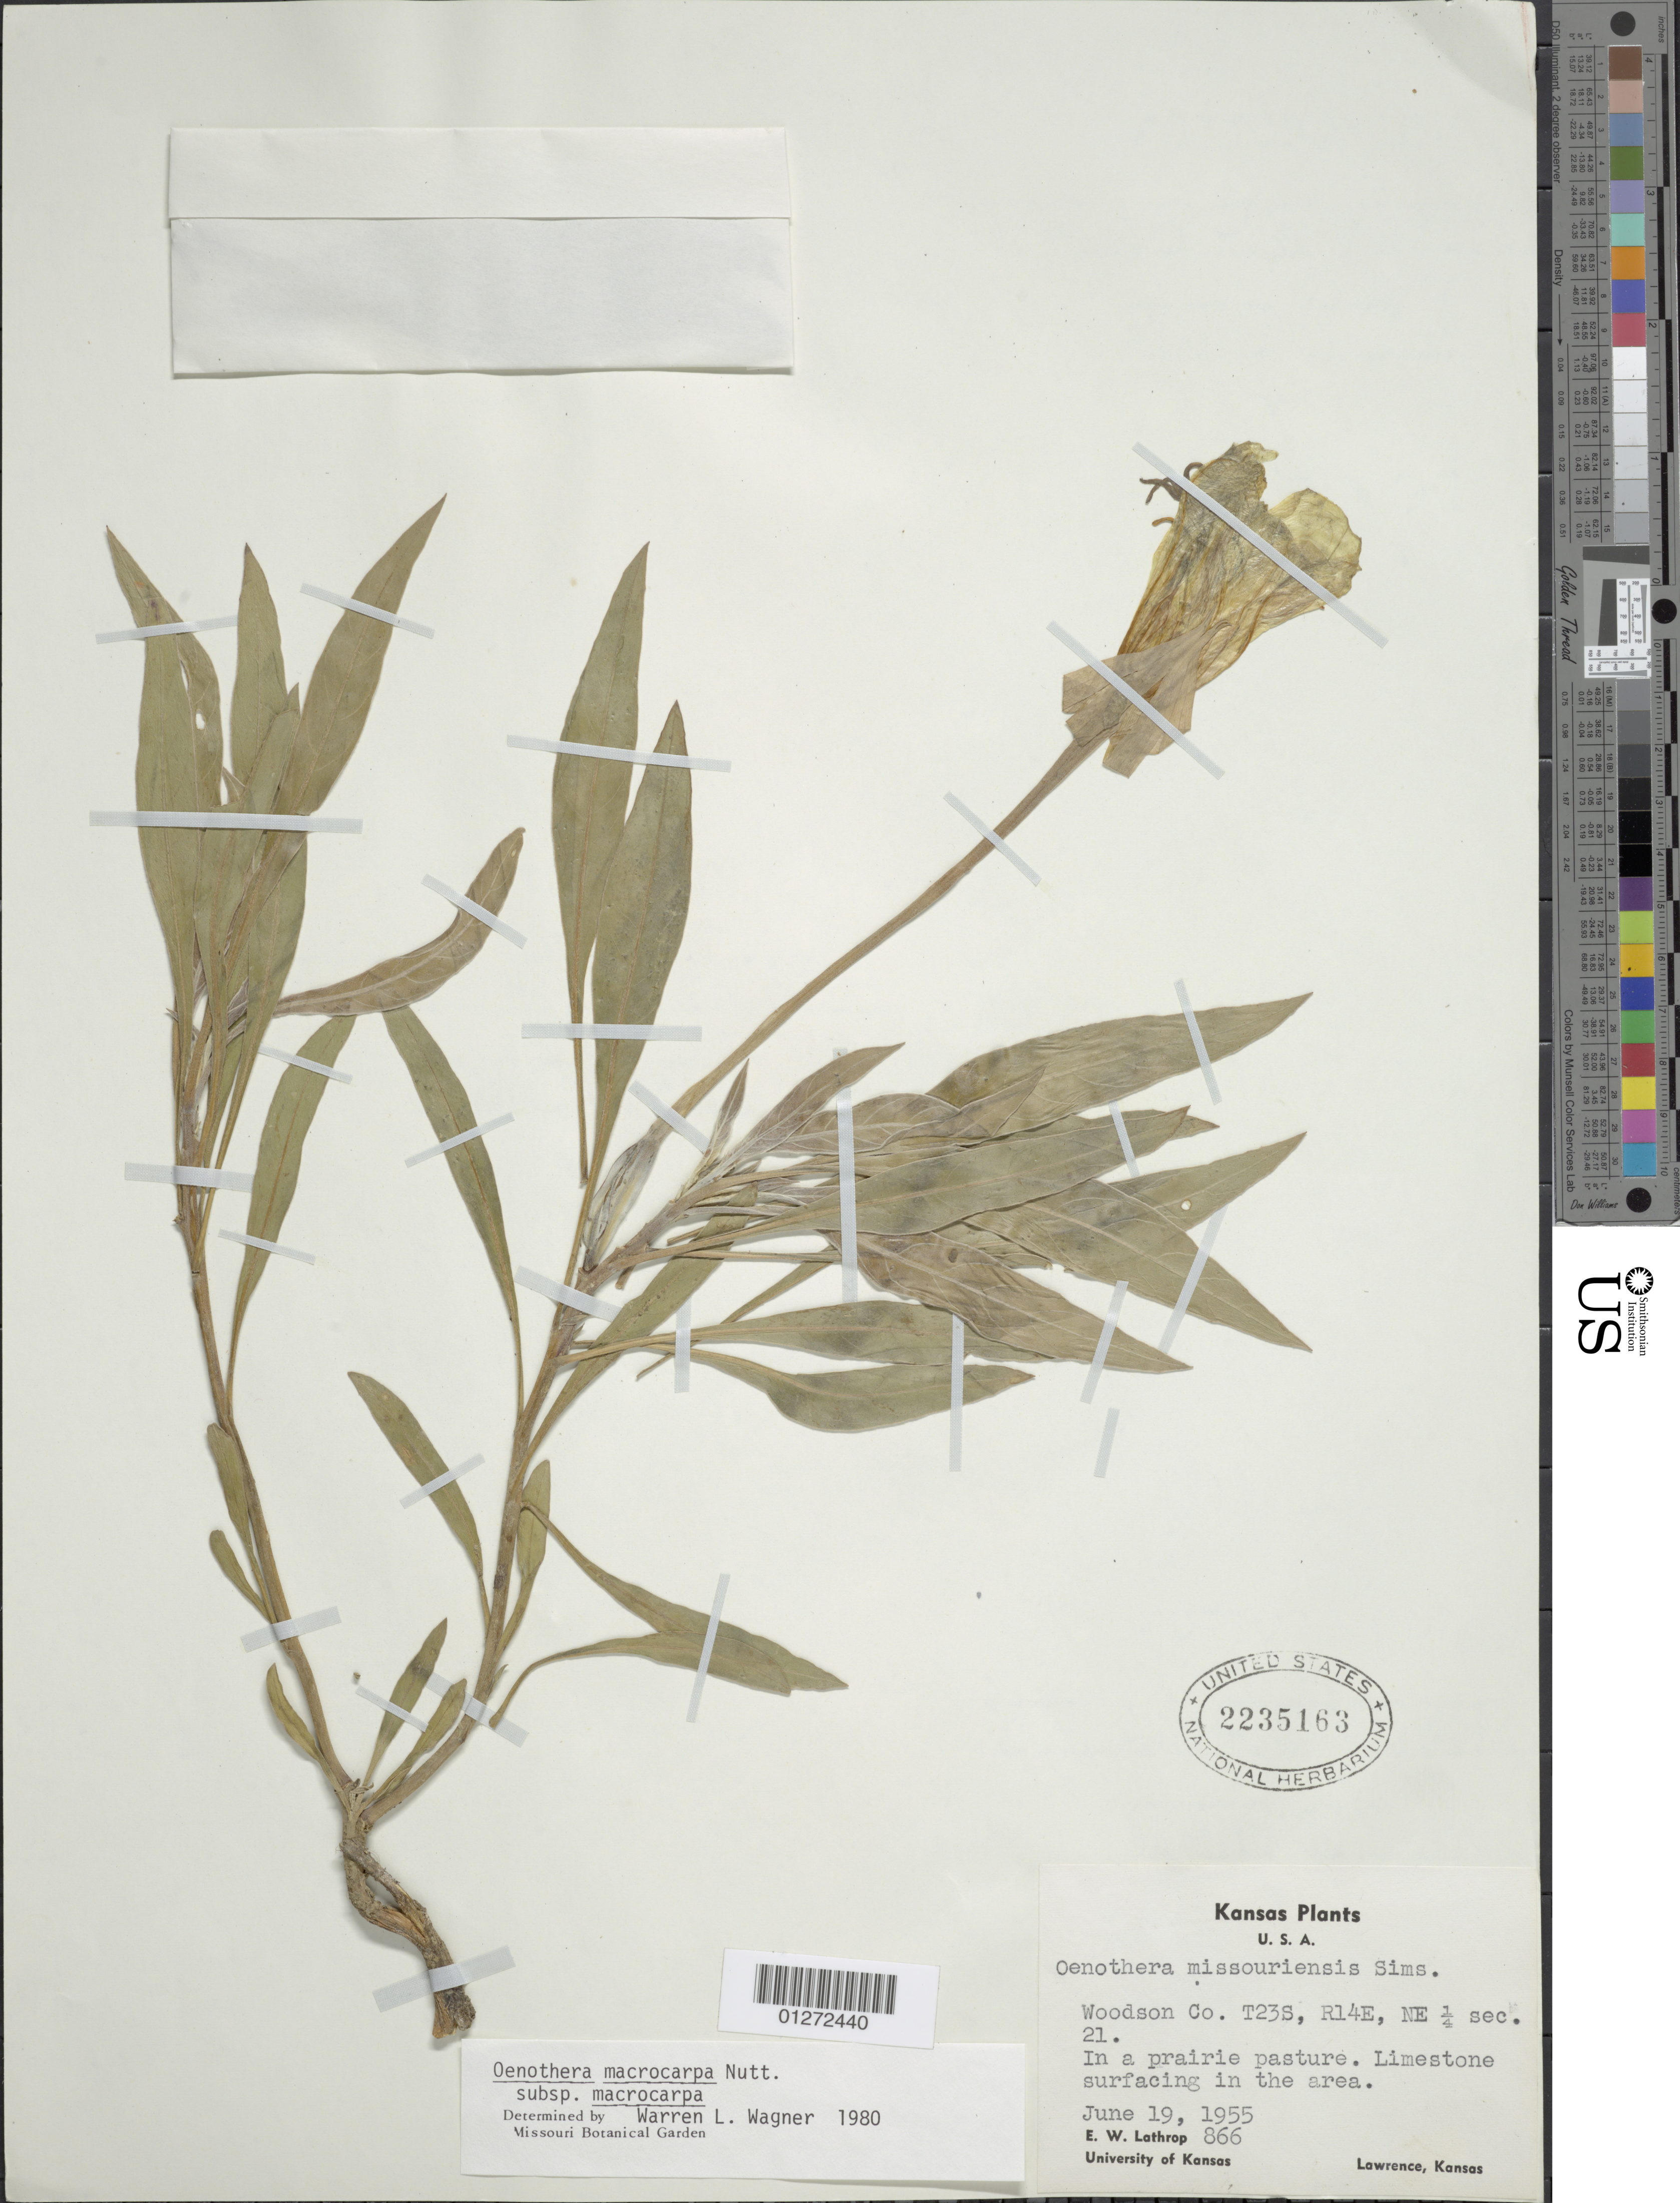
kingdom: Plantae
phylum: Tracheophyta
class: Magnoliopsida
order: Myrtales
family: Onagraceae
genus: Oenothera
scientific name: Oenothera macrocarpa subsp. macrocarpa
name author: Nutt.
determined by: Wagner, W. L., (BOT), Smithsonian Institution - National Museum of Natural History (UNITED STATES)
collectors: E. W. Lathrop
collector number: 866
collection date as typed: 19 Jun 1955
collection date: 1955-06-19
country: United States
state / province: Kansas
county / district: Woodson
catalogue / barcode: US 2235163